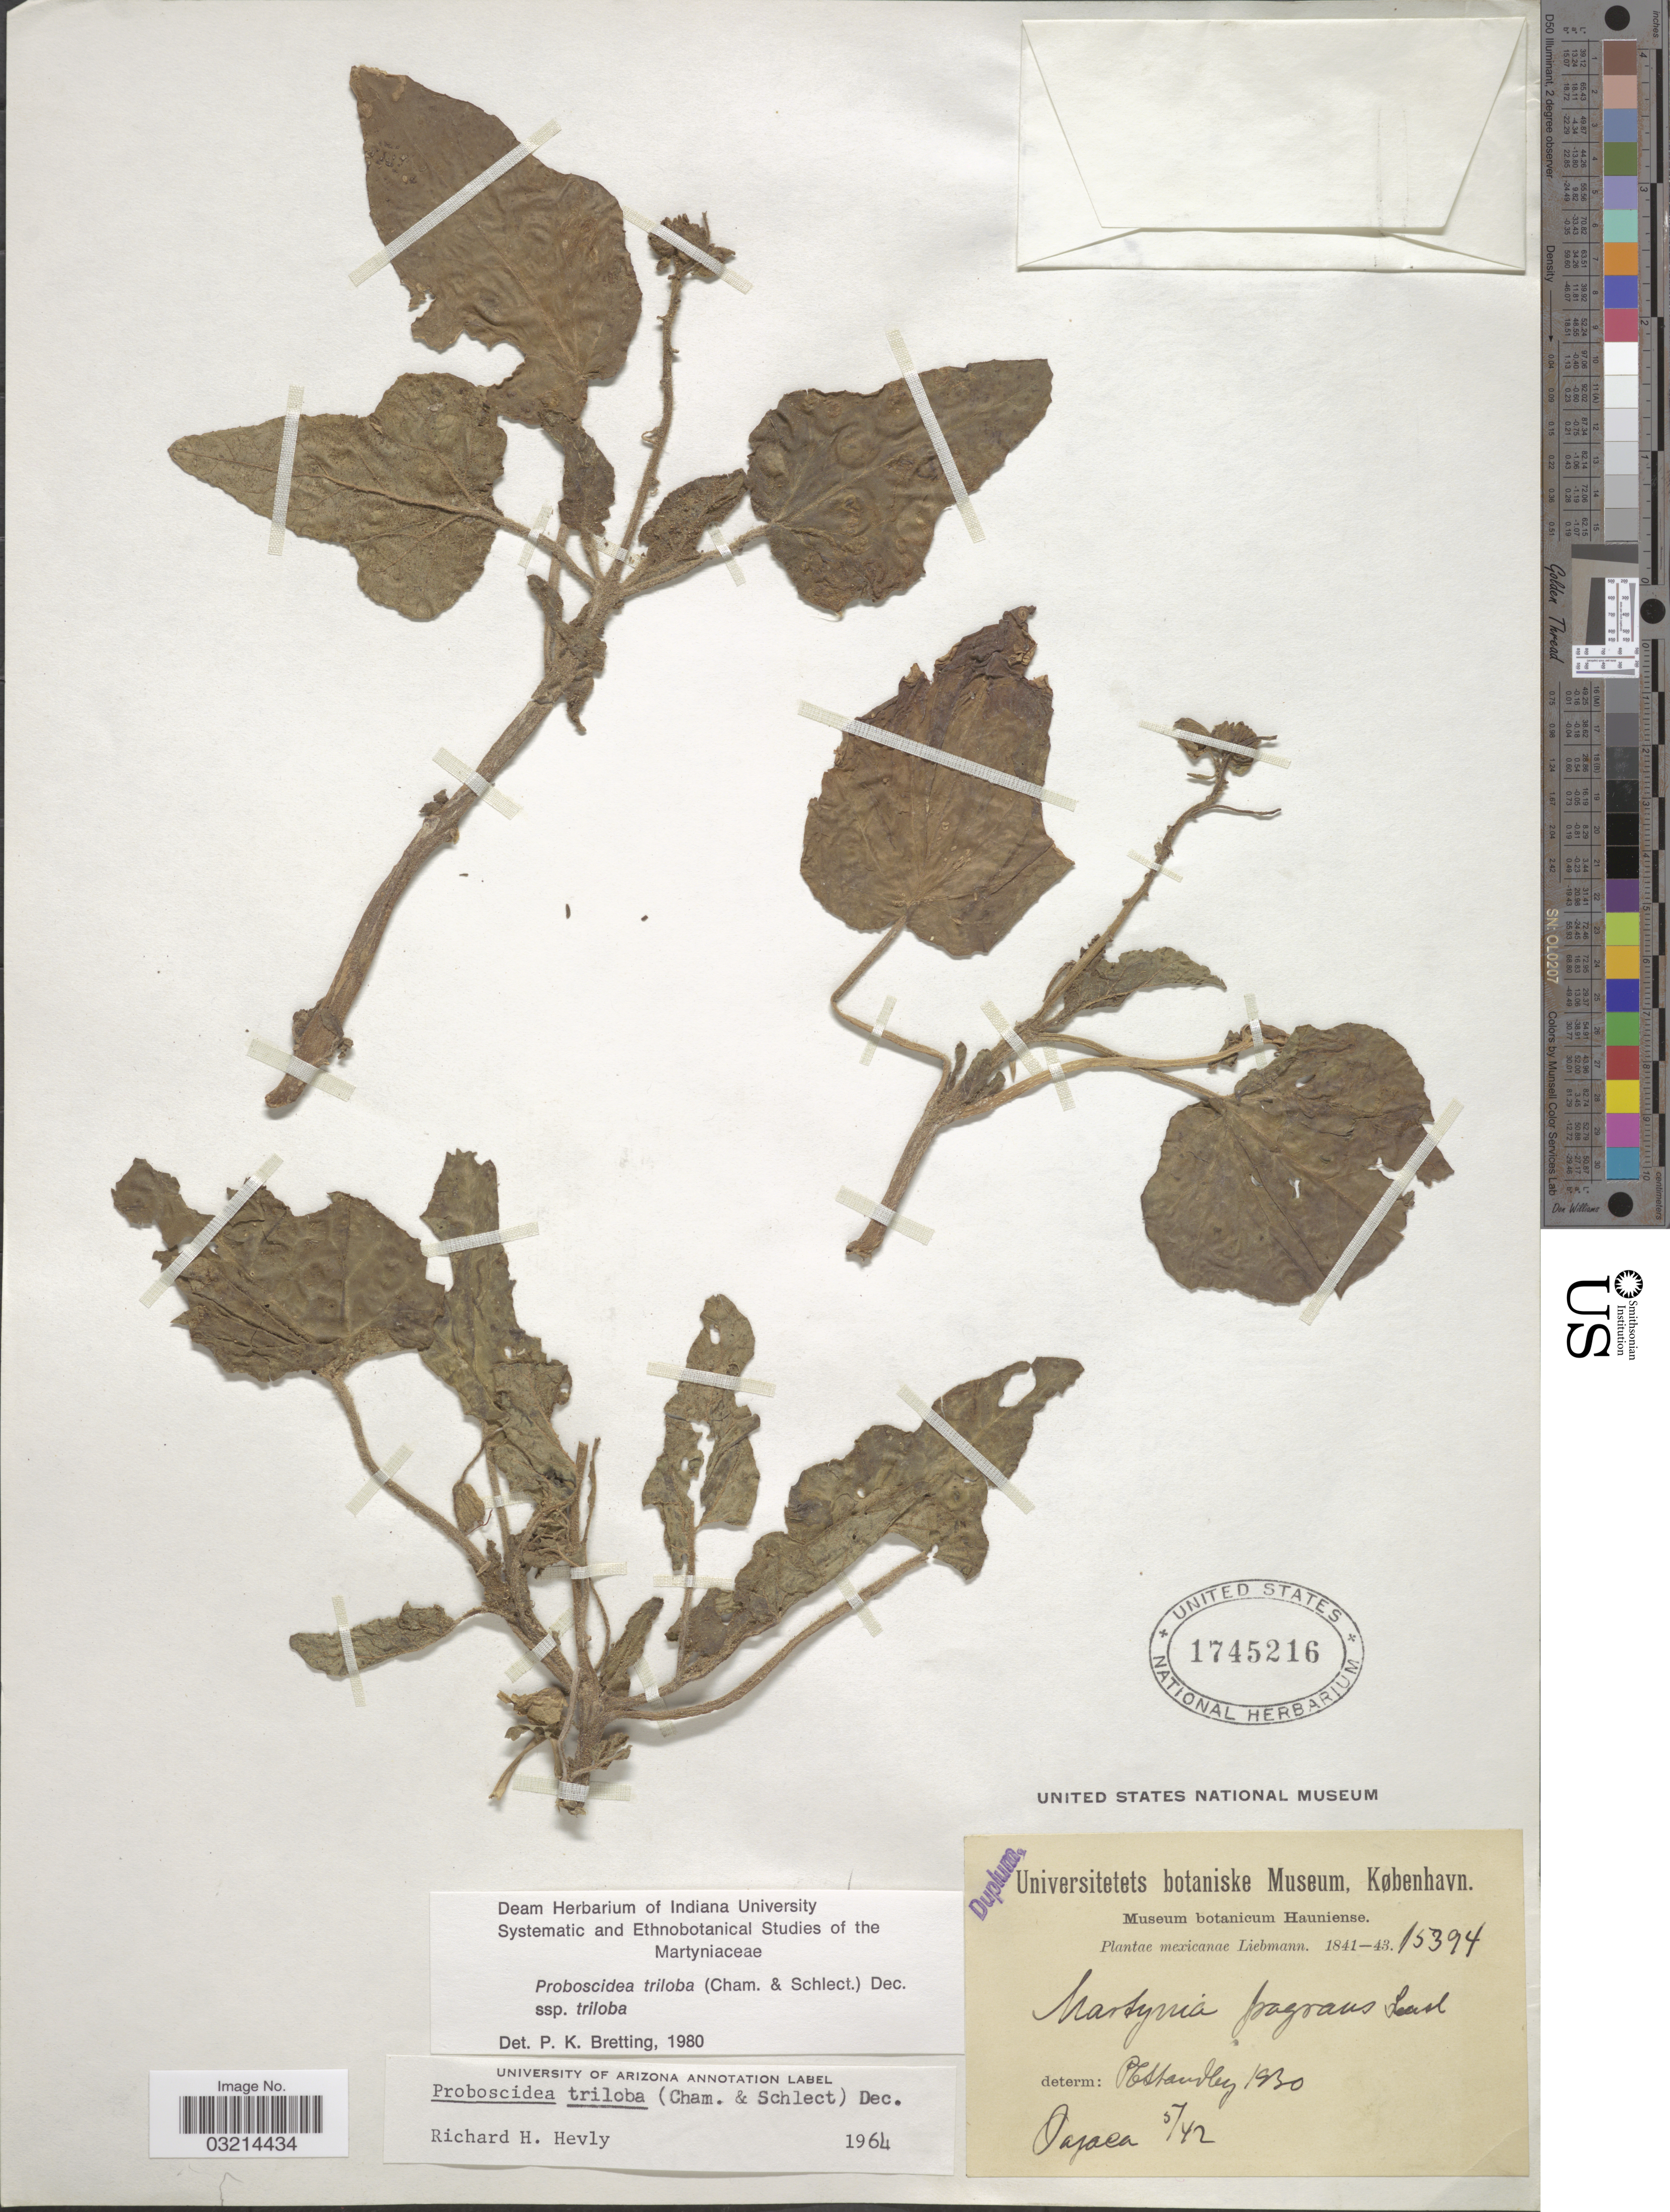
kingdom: Plantae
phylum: Tracheophyta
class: Magnoliopsida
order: Lamiales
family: Martyniaceae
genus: Proboscidea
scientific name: Proboscidea triloba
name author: (Schltdl. & Cham.) Decne.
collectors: Liebmann, --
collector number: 15394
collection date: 1841/1843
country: Mexico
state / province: Oaxaca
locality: Oaxaca.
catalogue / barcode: US 1745216